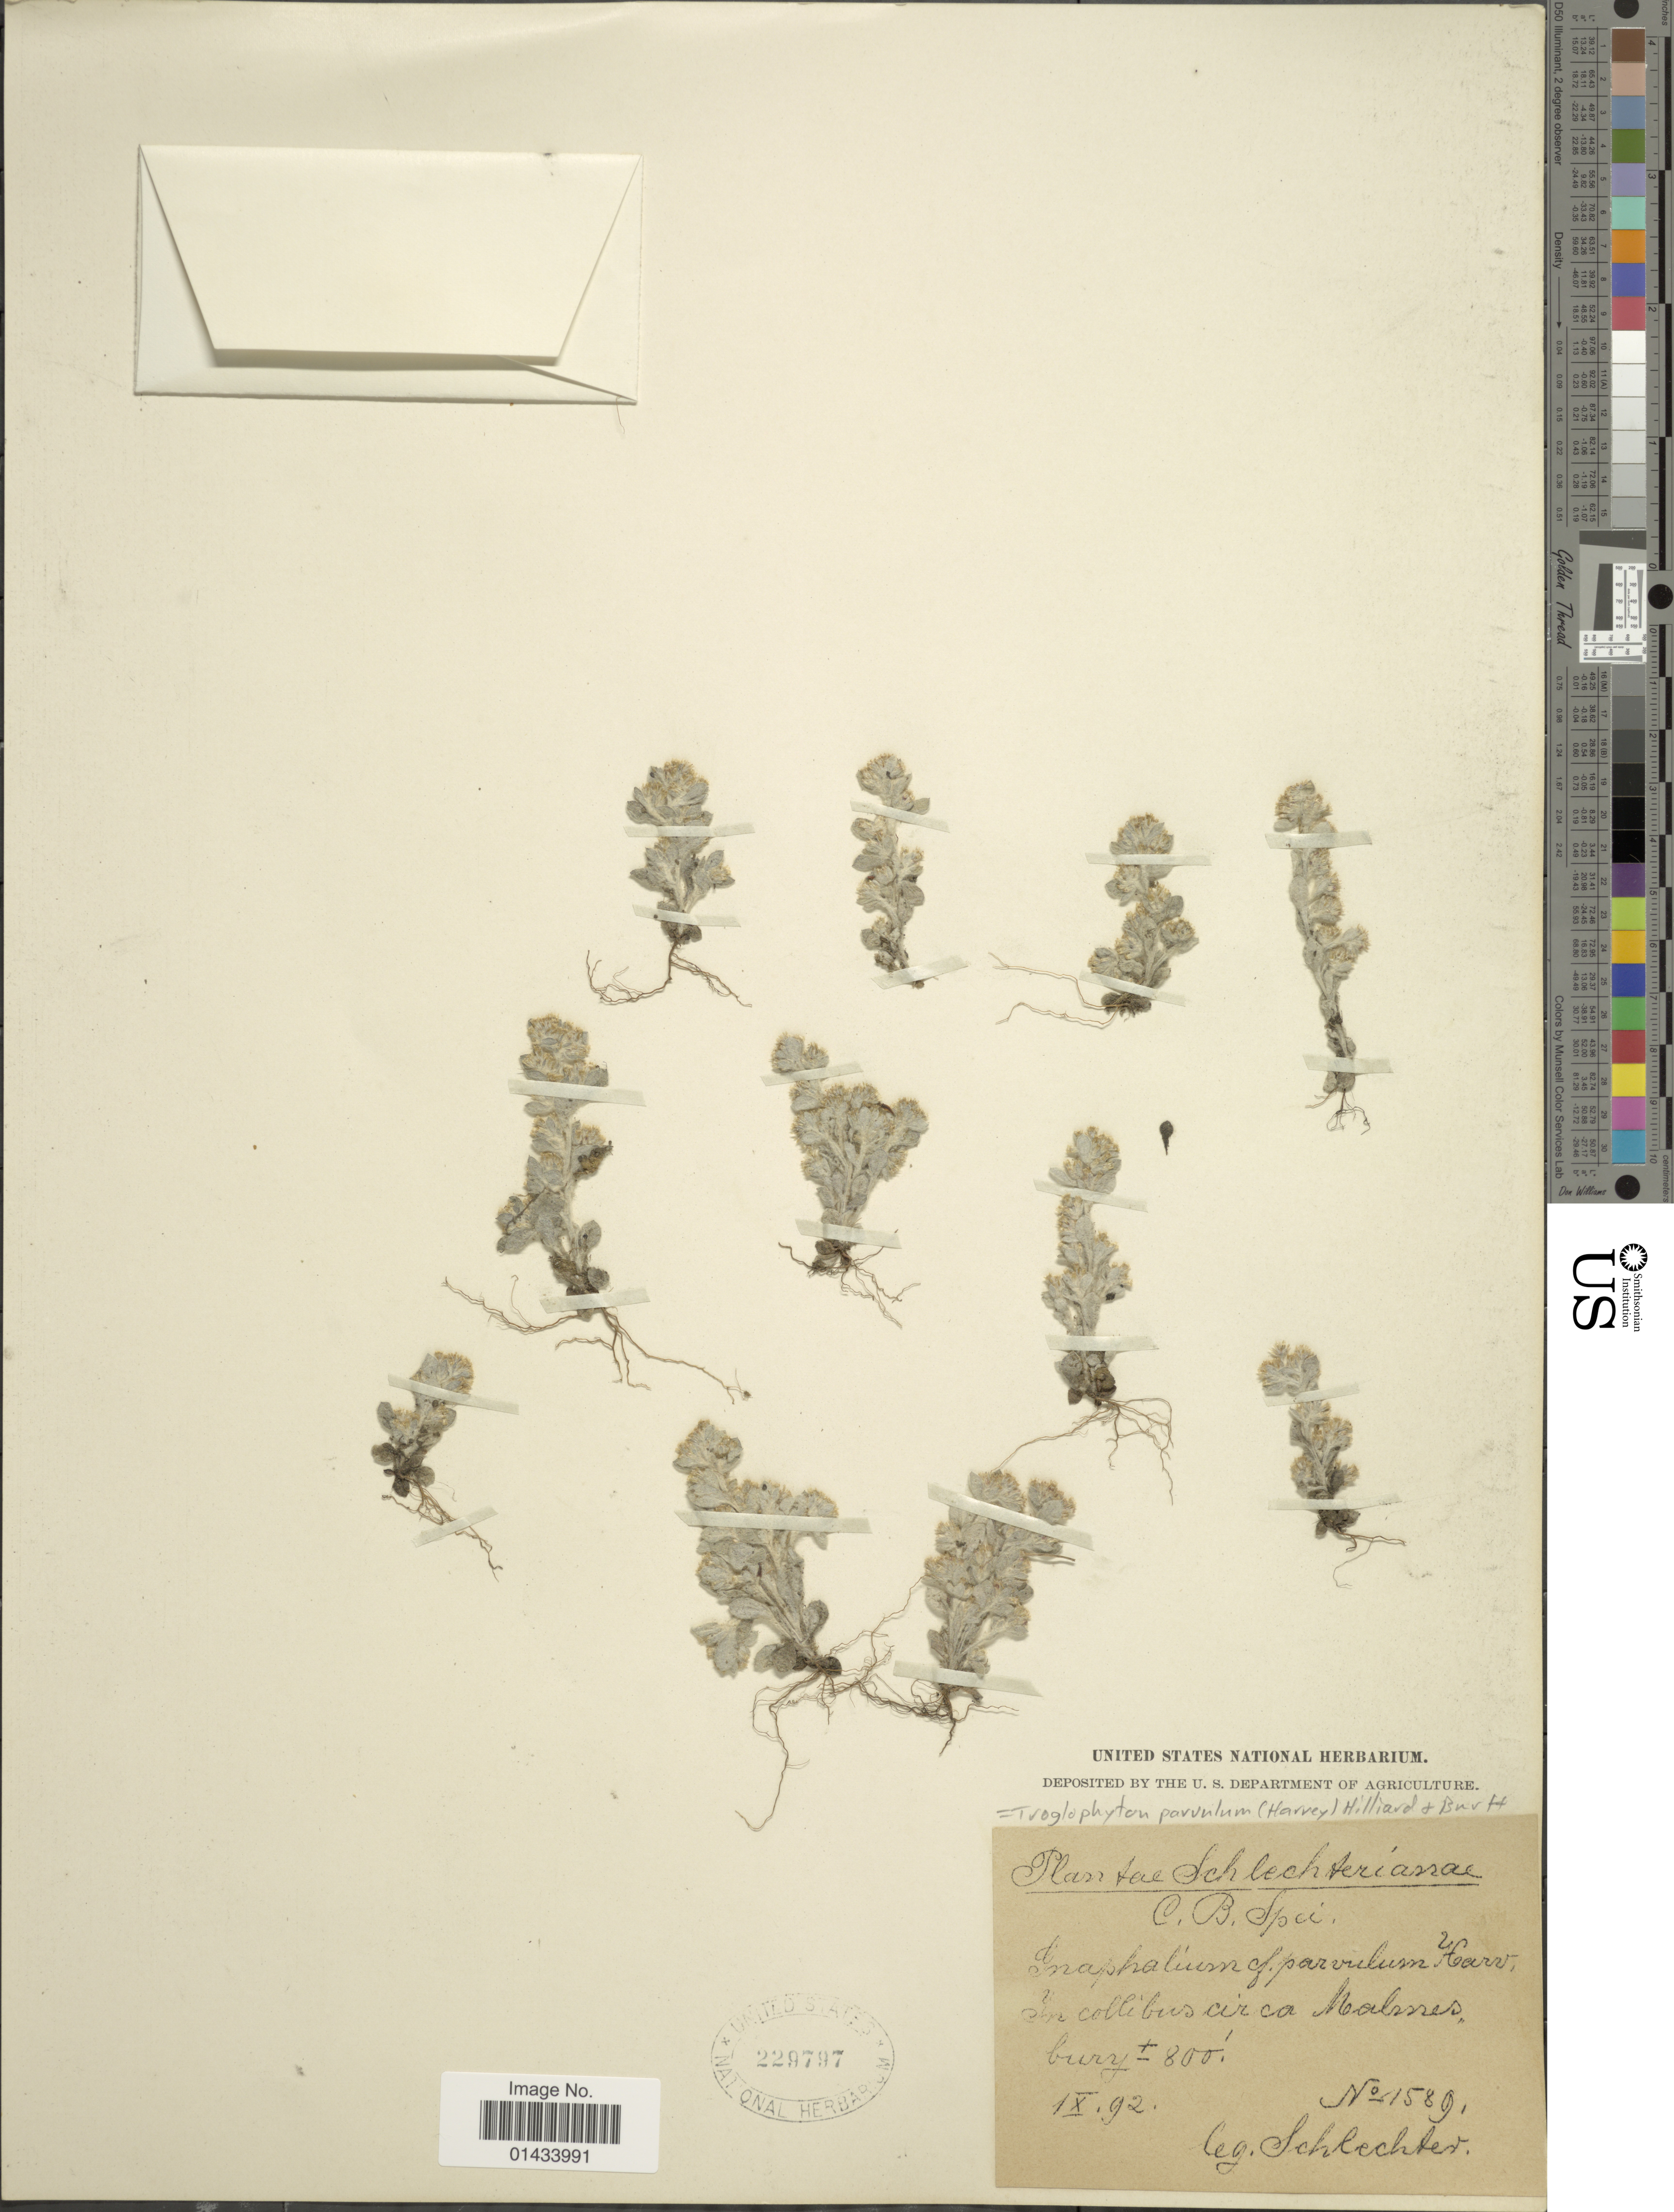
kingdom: Plantae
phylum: Tracheophyta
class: Magnoliopsida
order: Asterales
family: Asteraceae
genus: Troglophyton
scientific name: Troglophyton parvulum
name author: (Harv.) Hilliard & B.L. Burtt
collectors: Schlechter, -- & C. Spei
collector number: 1589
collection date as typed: Transcribed d/m/y: /9/92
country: South Africa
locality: In collibus circa Malmesbury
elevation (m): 244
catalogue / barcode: US 229797